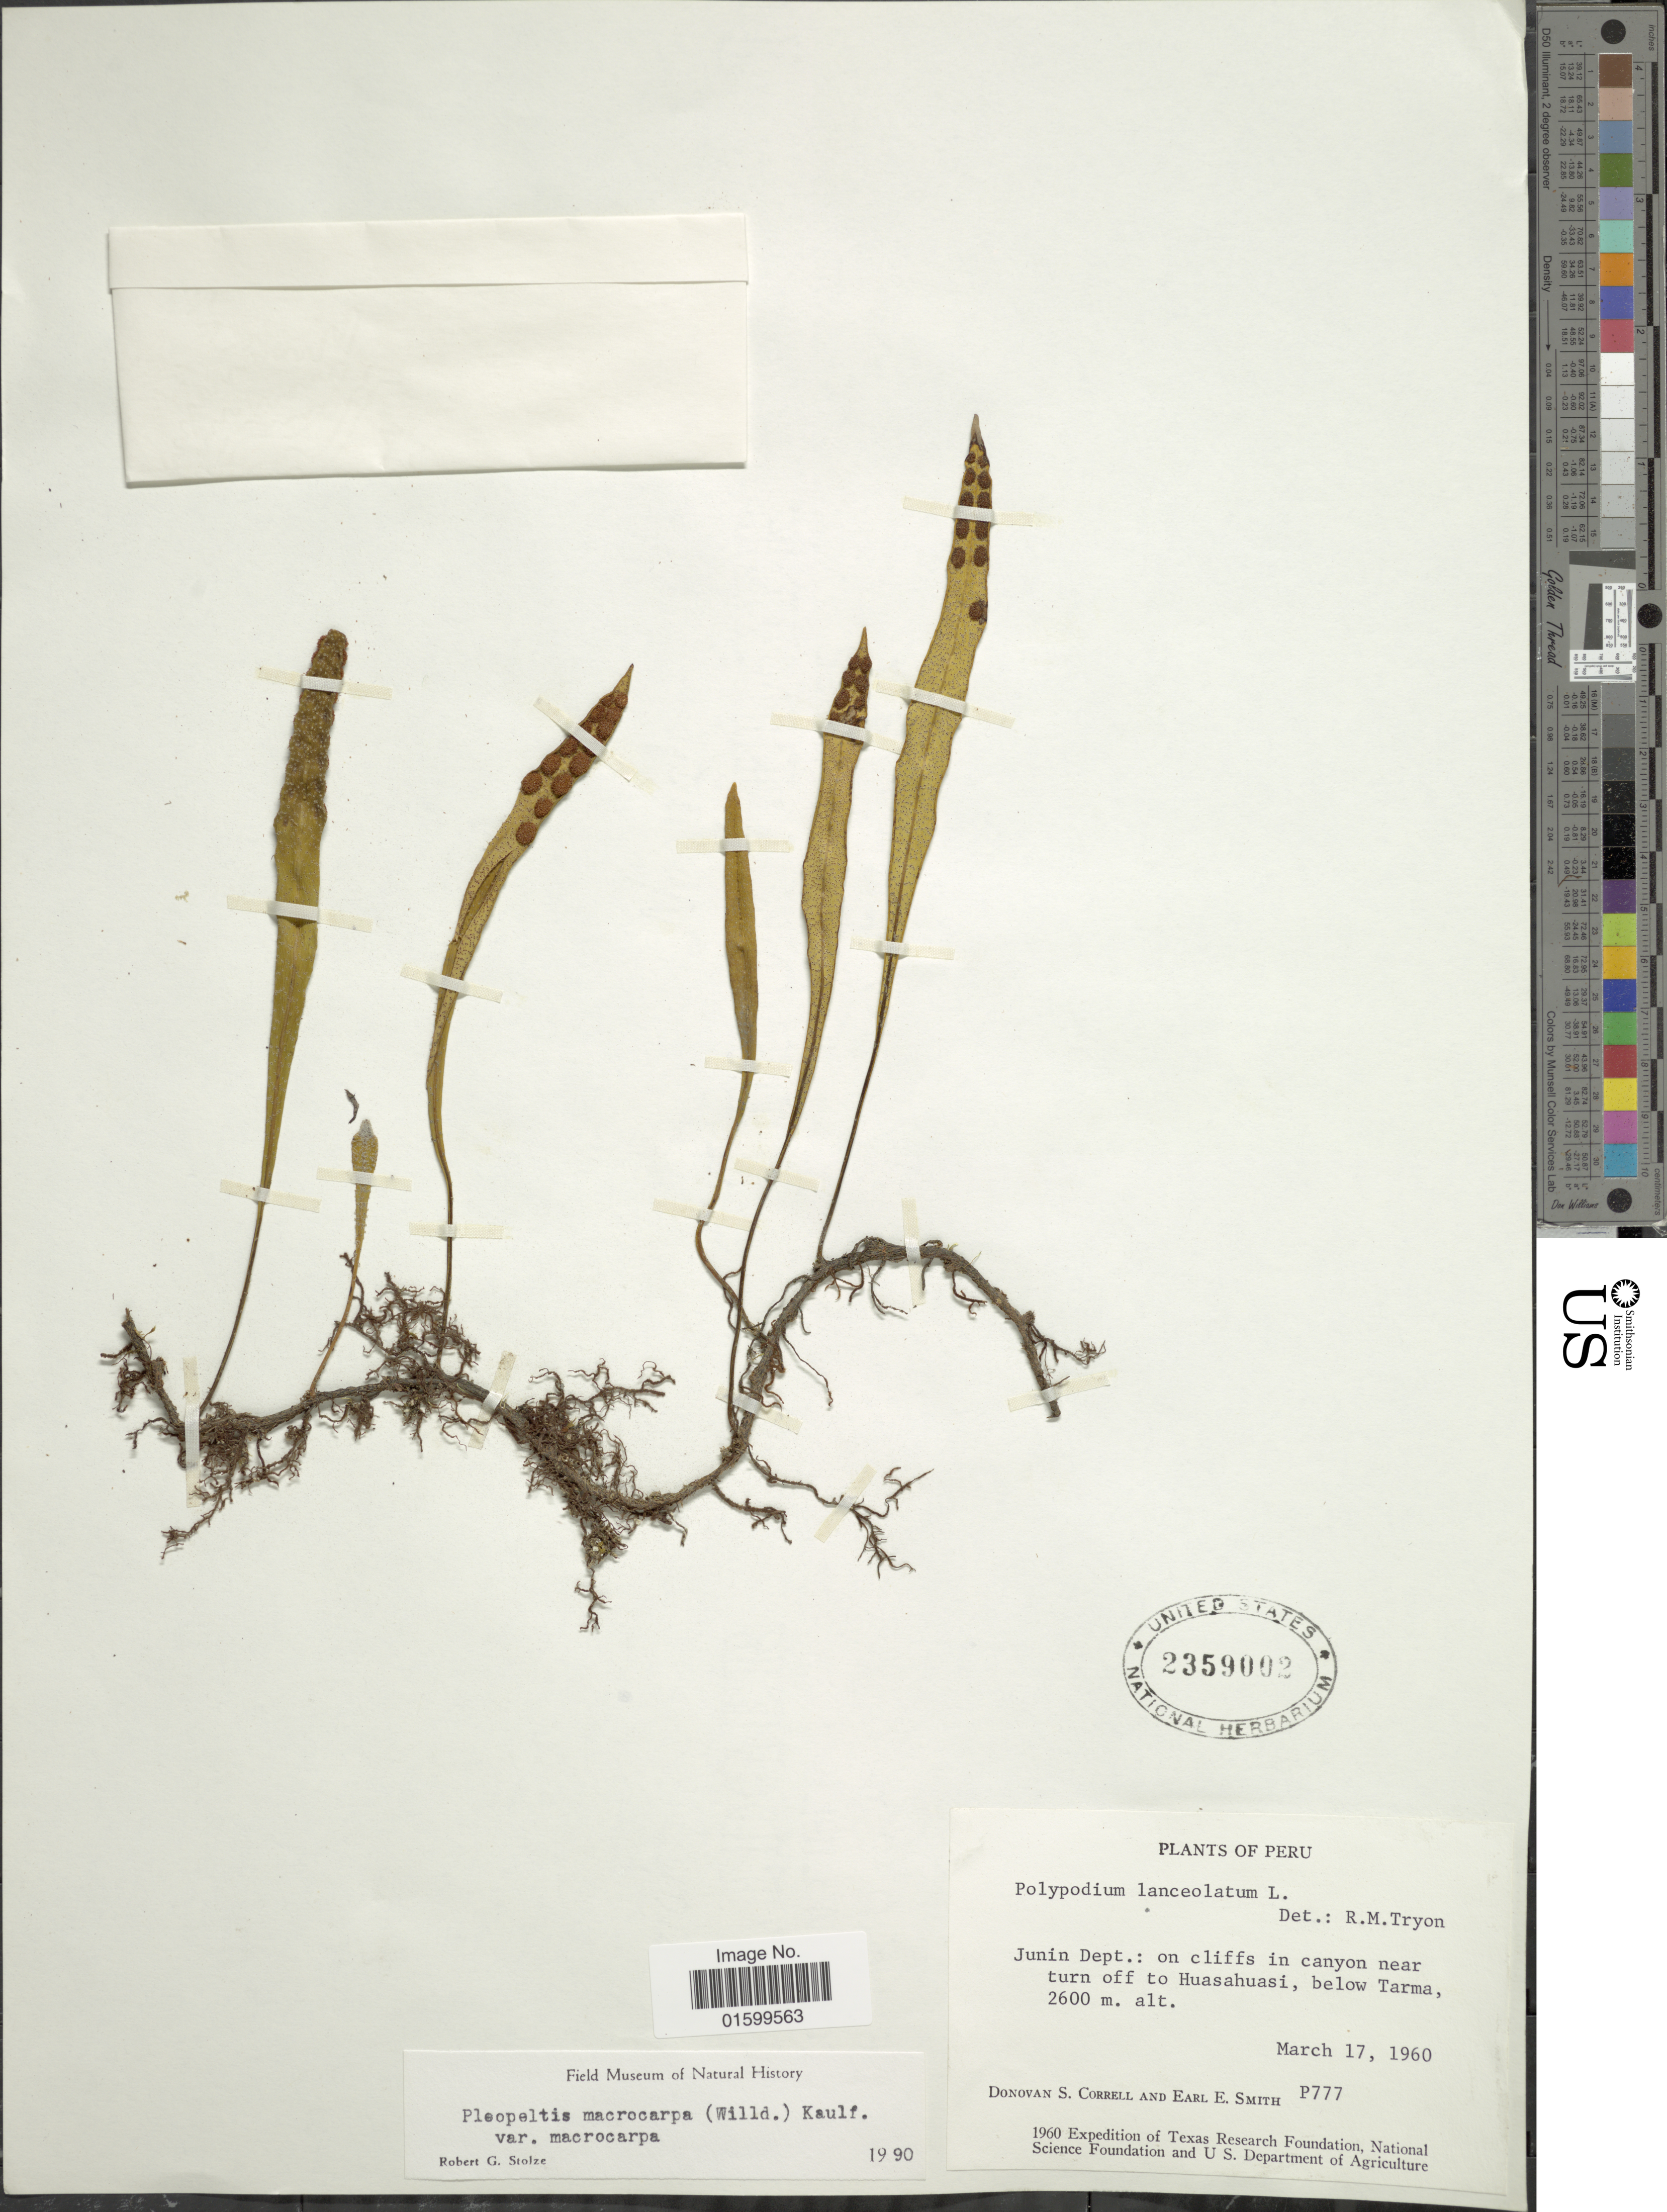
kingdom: Plantae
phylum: Tracheophyta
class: Polypodiopsida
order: Polypodiales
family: Polypodiaceae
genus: Pleopeltis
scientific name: Pleopeltis macrocarpa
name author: (Bory ex Willd.) Kaulf.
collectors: D. S. Correll & E. E. Smith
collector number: P777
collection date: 1960-03-17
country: Peru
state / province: Junín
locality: Junin Dept.: near turn off to Huasahuasi, below Tarma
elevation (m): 2600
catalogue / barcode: US 2359002